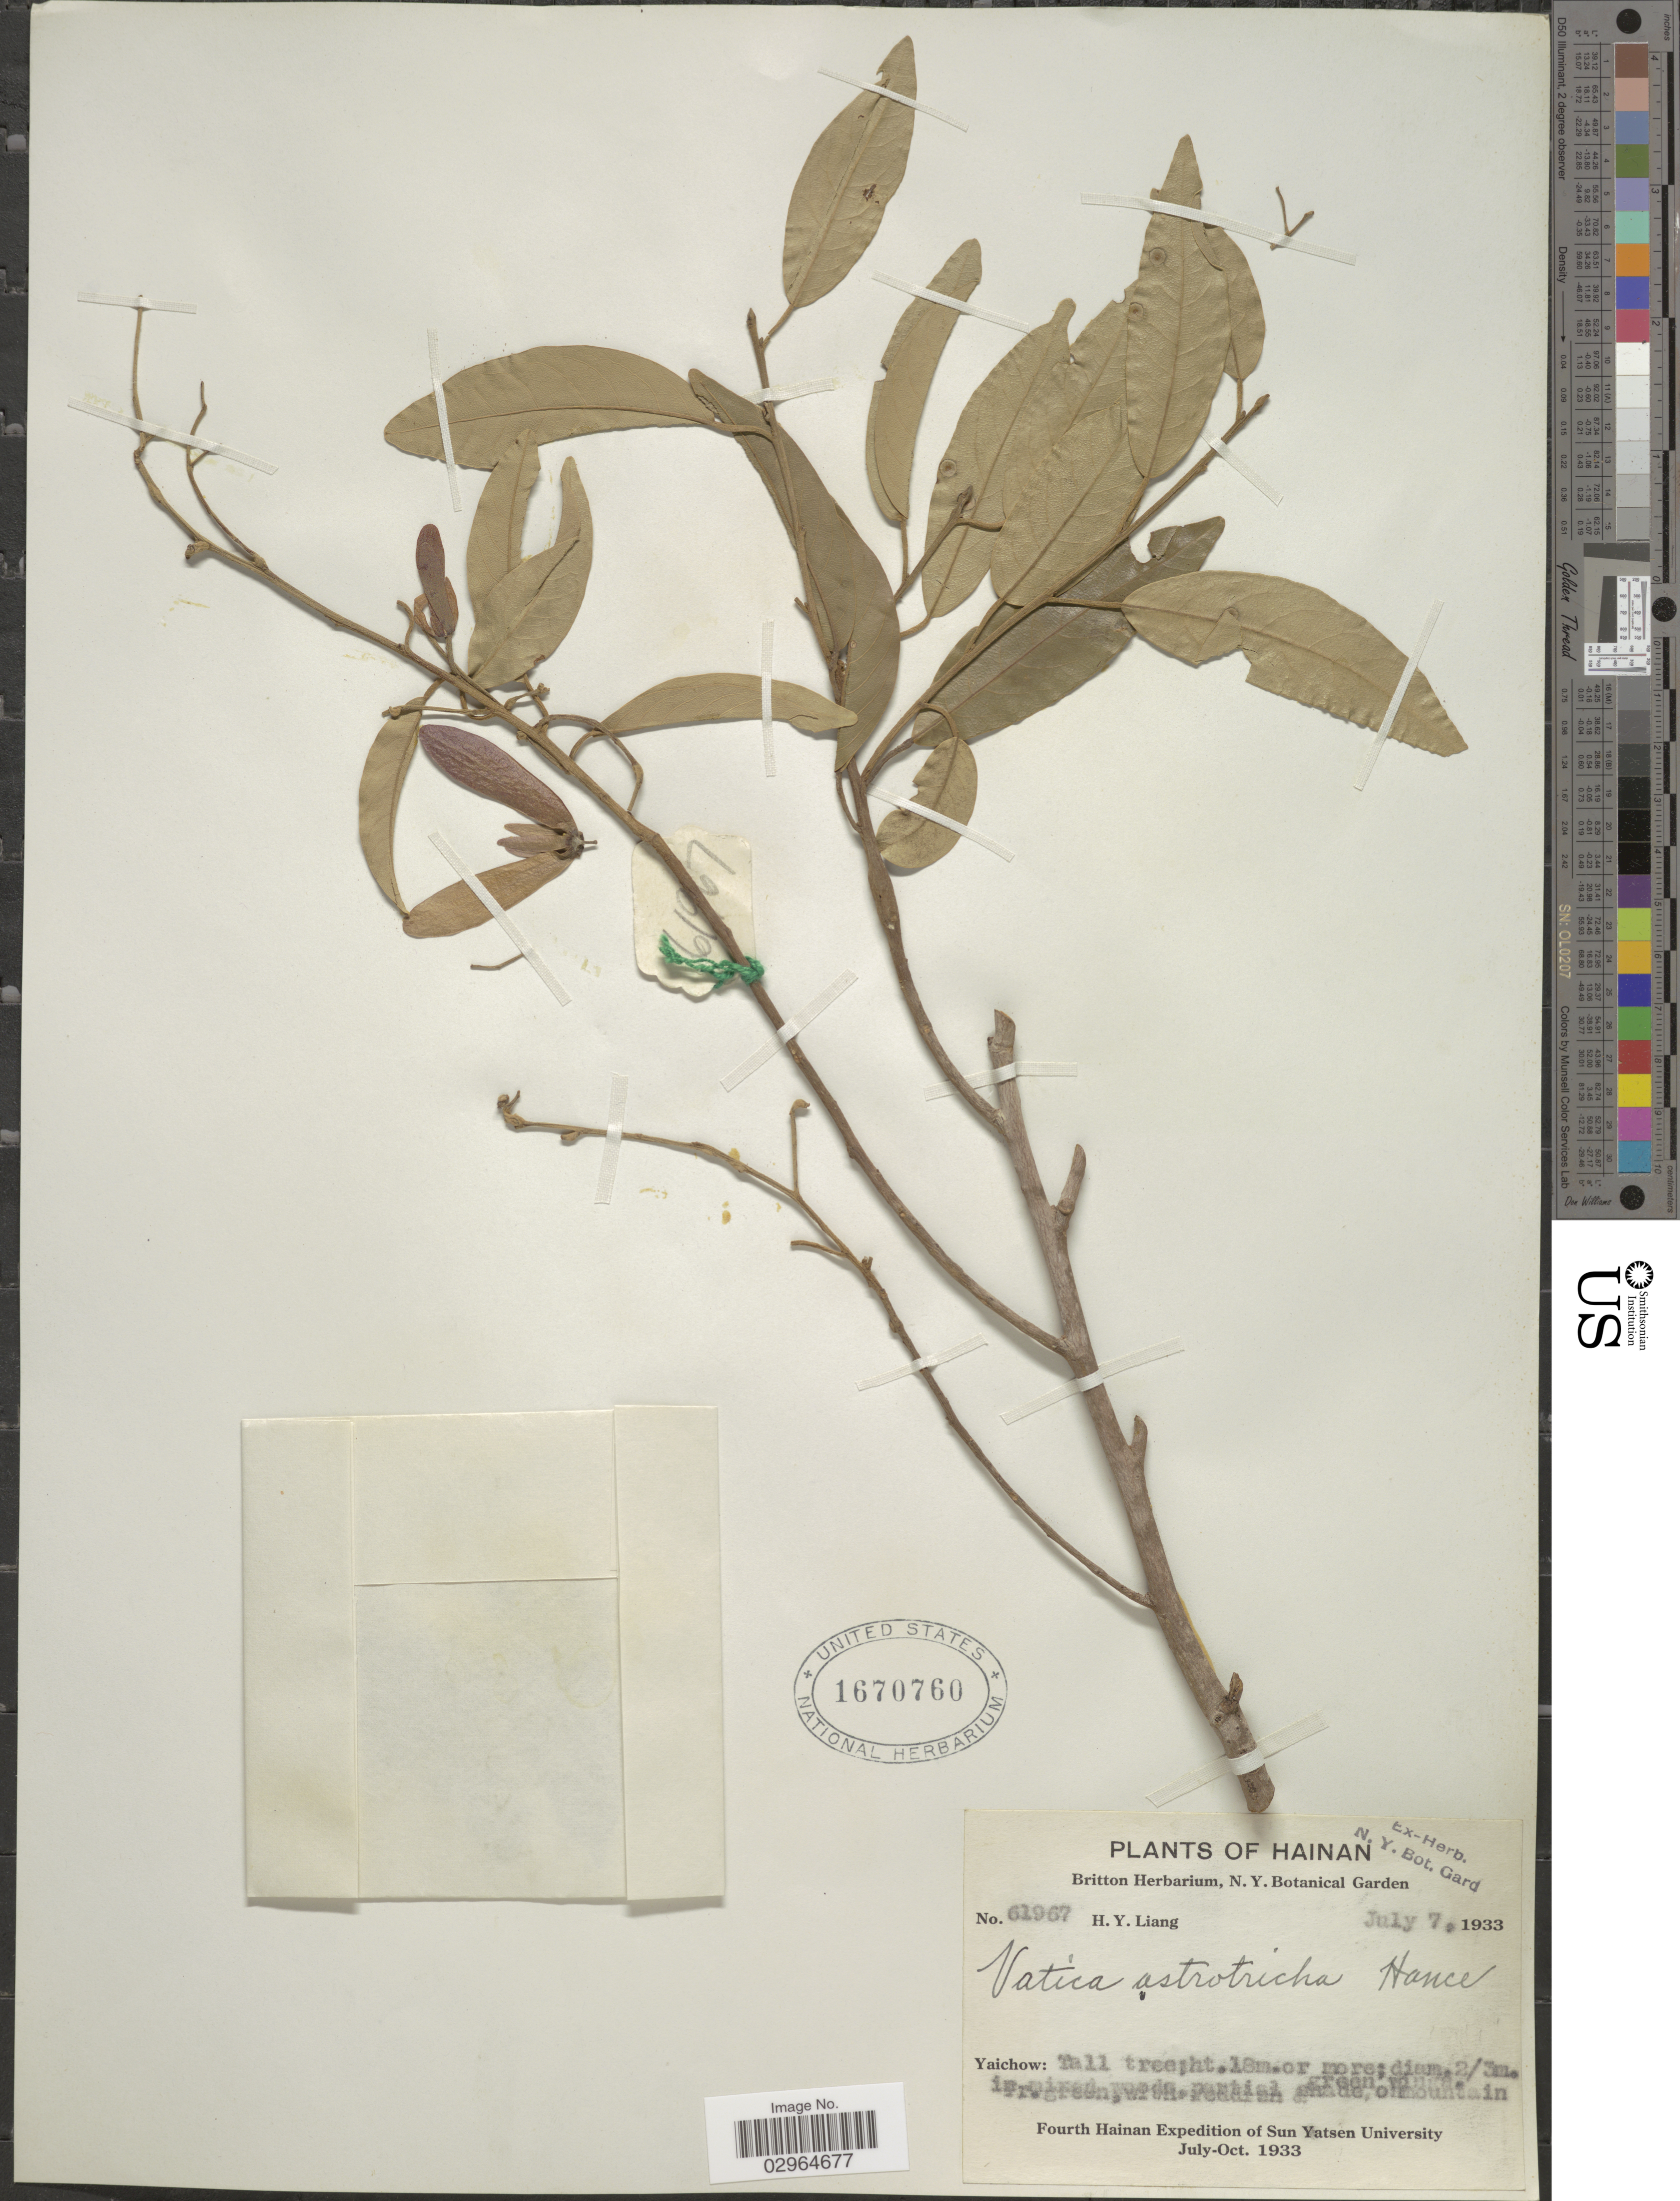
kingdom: Plantae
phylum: Tracheophyta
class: Magnoliopsida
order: Malvales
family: Dipterocarpaceae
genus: Vatica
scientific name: Vatica astrotricha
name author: Hance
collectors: H. Y. Liang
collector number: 61967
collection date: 1933-07-07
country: China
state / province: Hainan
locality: Yaichow.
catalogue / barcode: US 1670760